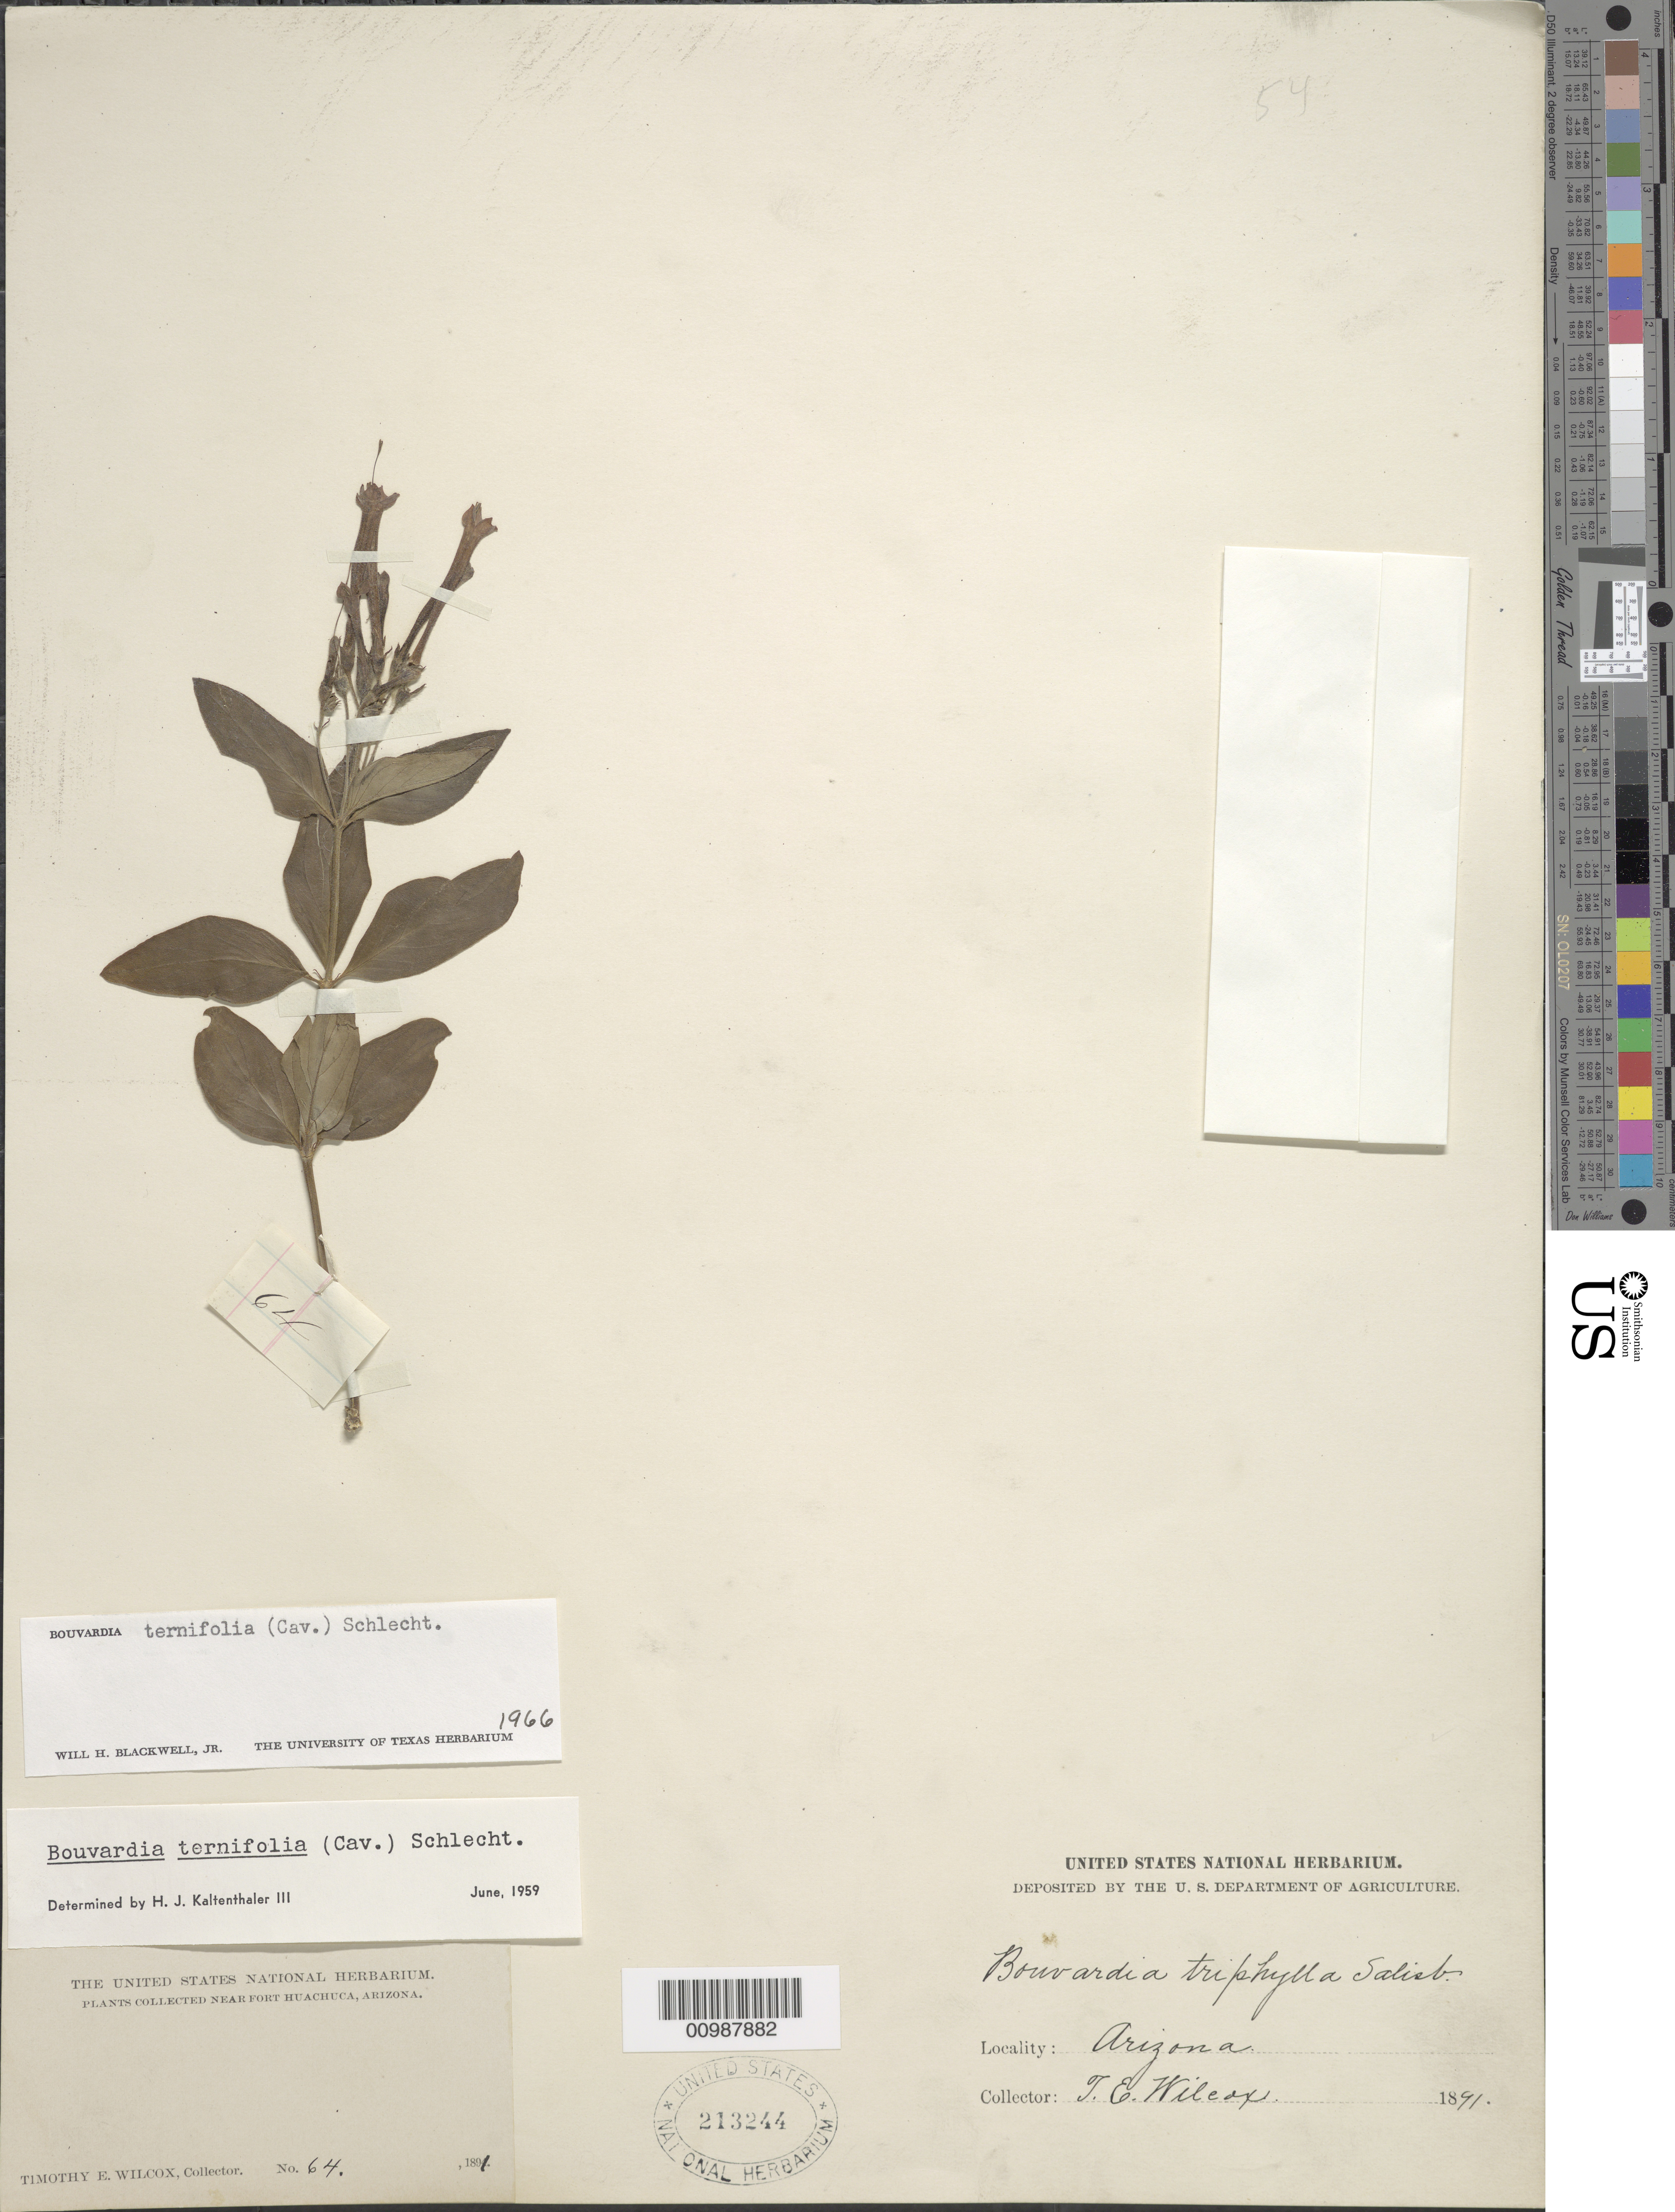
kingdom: Plantae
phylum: Tracheophyta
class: Magnoliopsida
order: Gentianales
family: Rubiaceae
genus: Bouvardia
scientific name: Bouvardia ternifolia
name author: (Cav.) Schltdl.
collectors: E. V. Wilcox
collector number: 64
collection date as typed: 1891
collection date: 1891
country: United States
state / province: Arizona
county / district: Cochise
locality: Near Fort Huachuca.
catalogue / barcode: US 213244